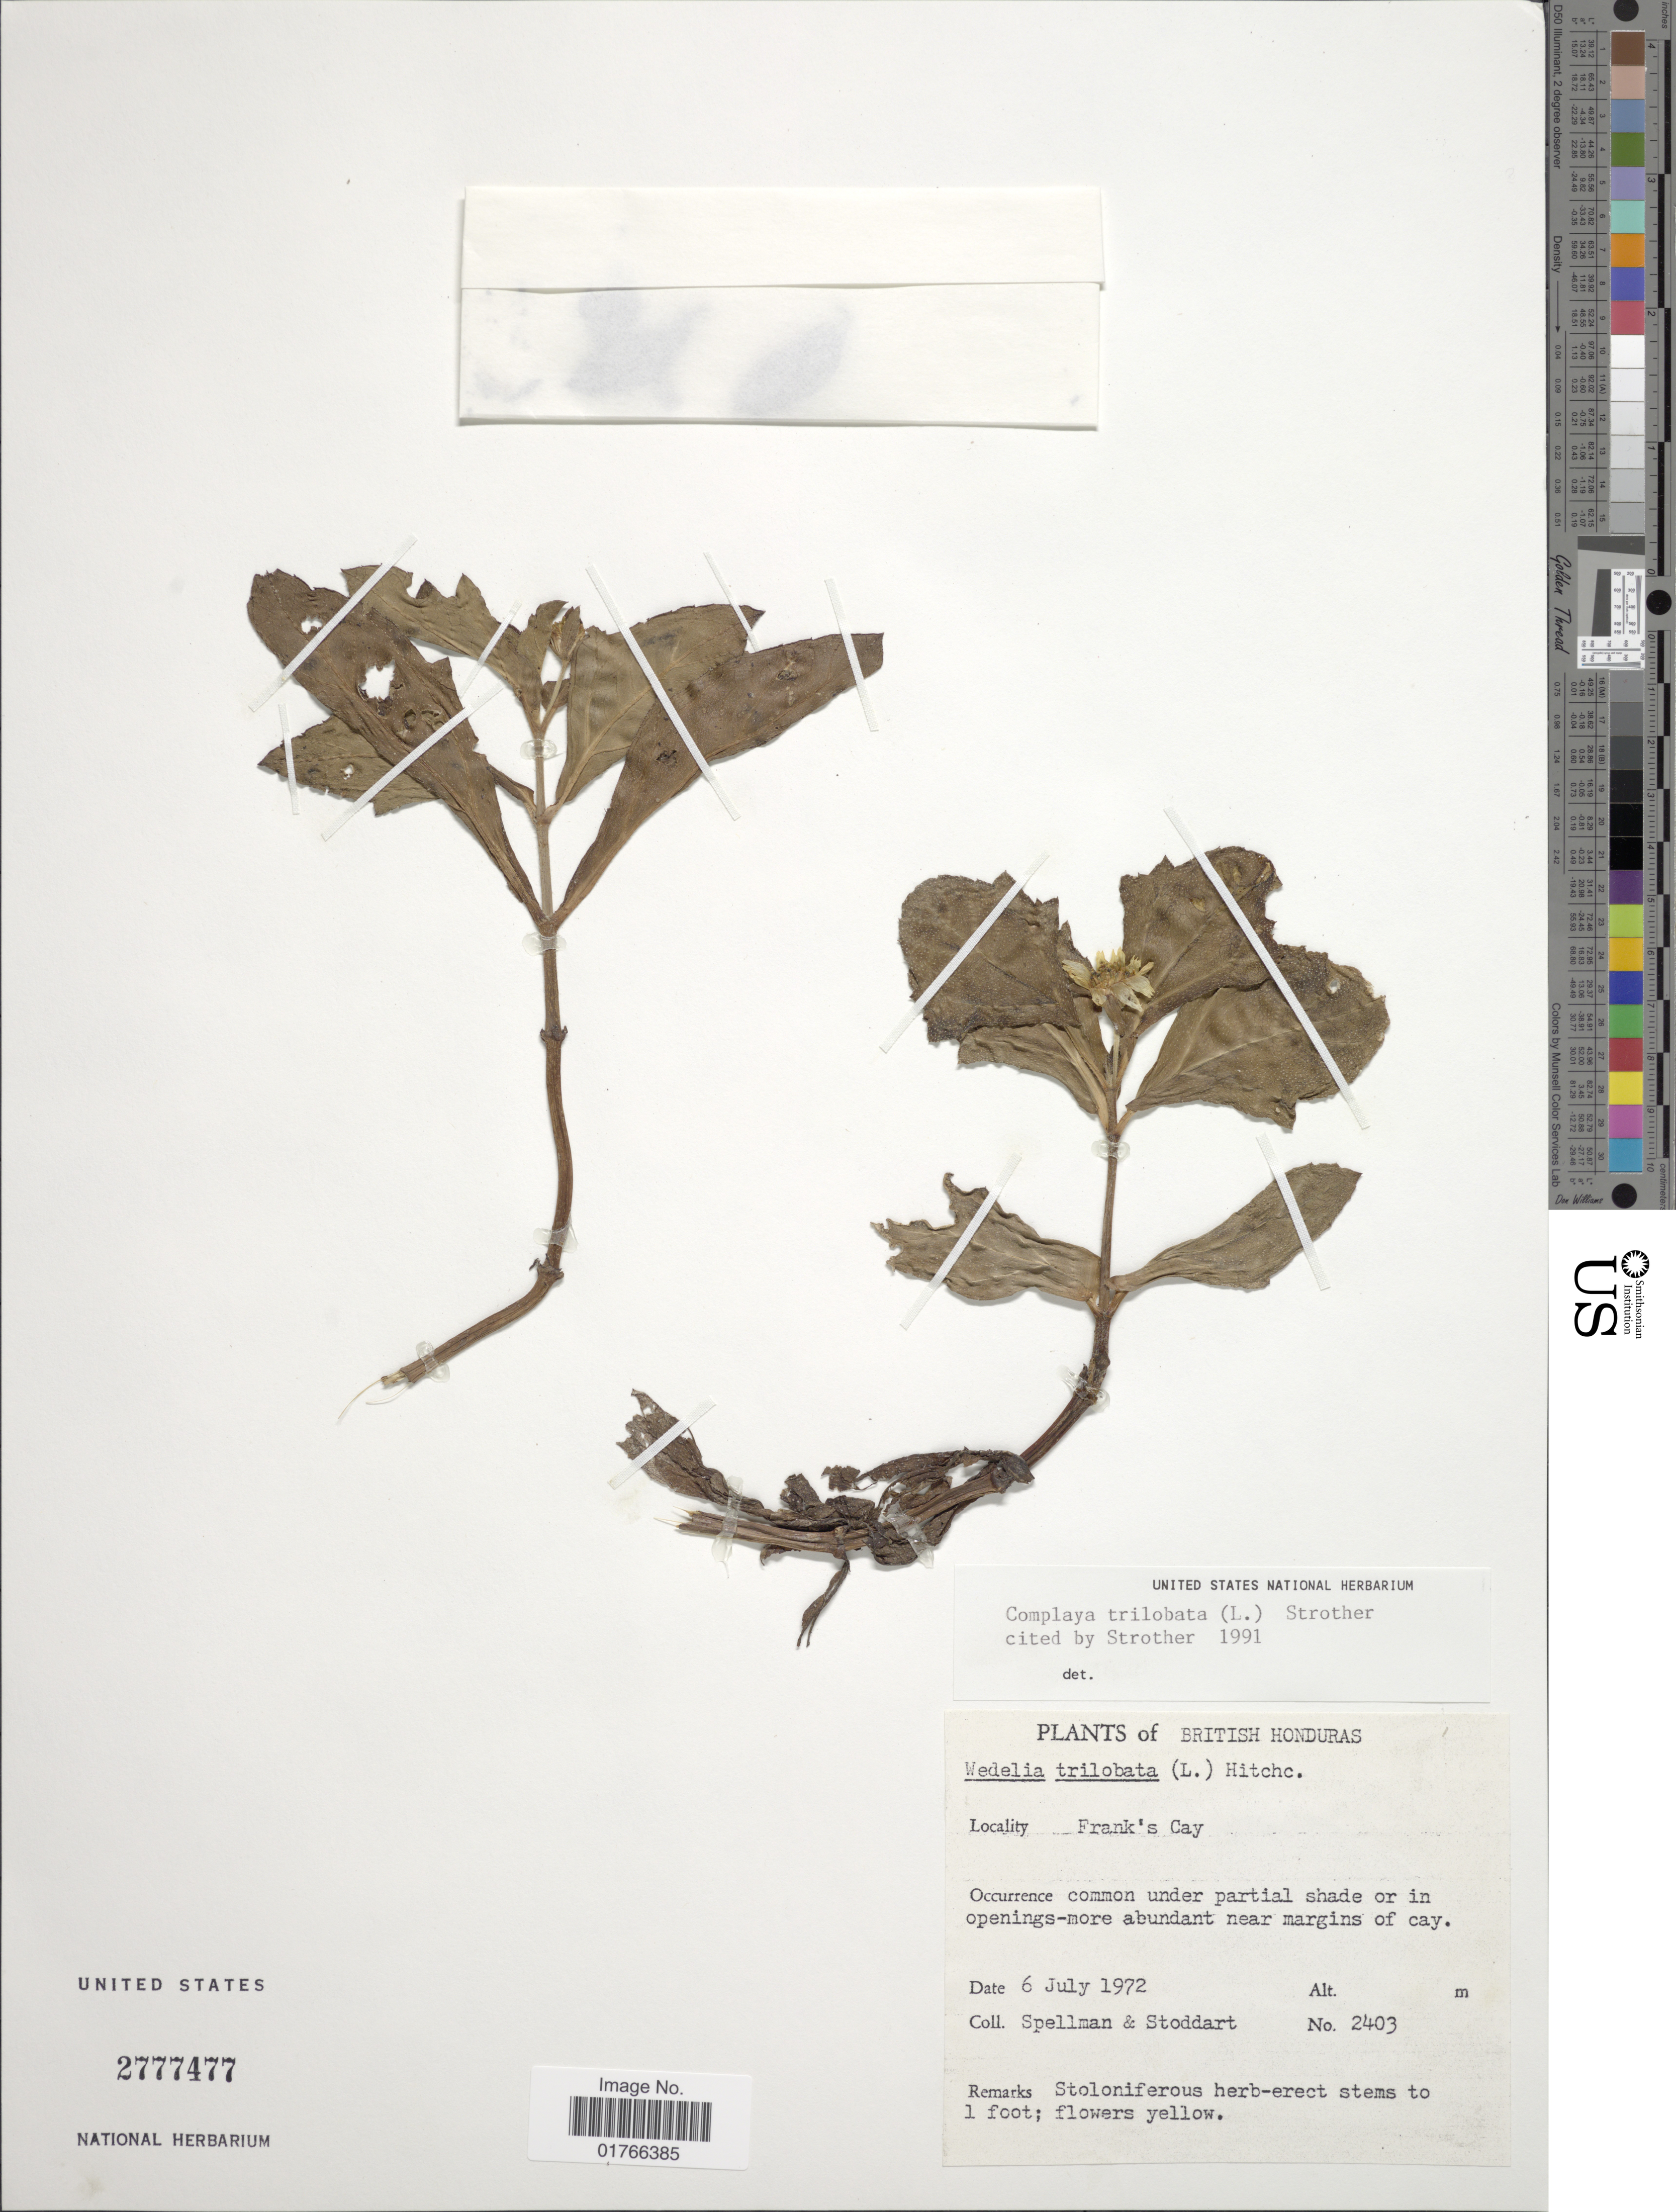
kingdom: Plantae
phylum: Tracheophyta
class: Magnoliopsida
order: Asterales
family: Asteraceae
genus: Sphagneticola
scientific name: Sphagneticola trilobata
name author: (L.) Pruski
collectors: Spellman, -- & -. Stoddart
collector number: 2403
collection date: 1972-07-06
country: Belize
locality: British Honduras, Frank's Cay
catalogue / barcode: US 2777477